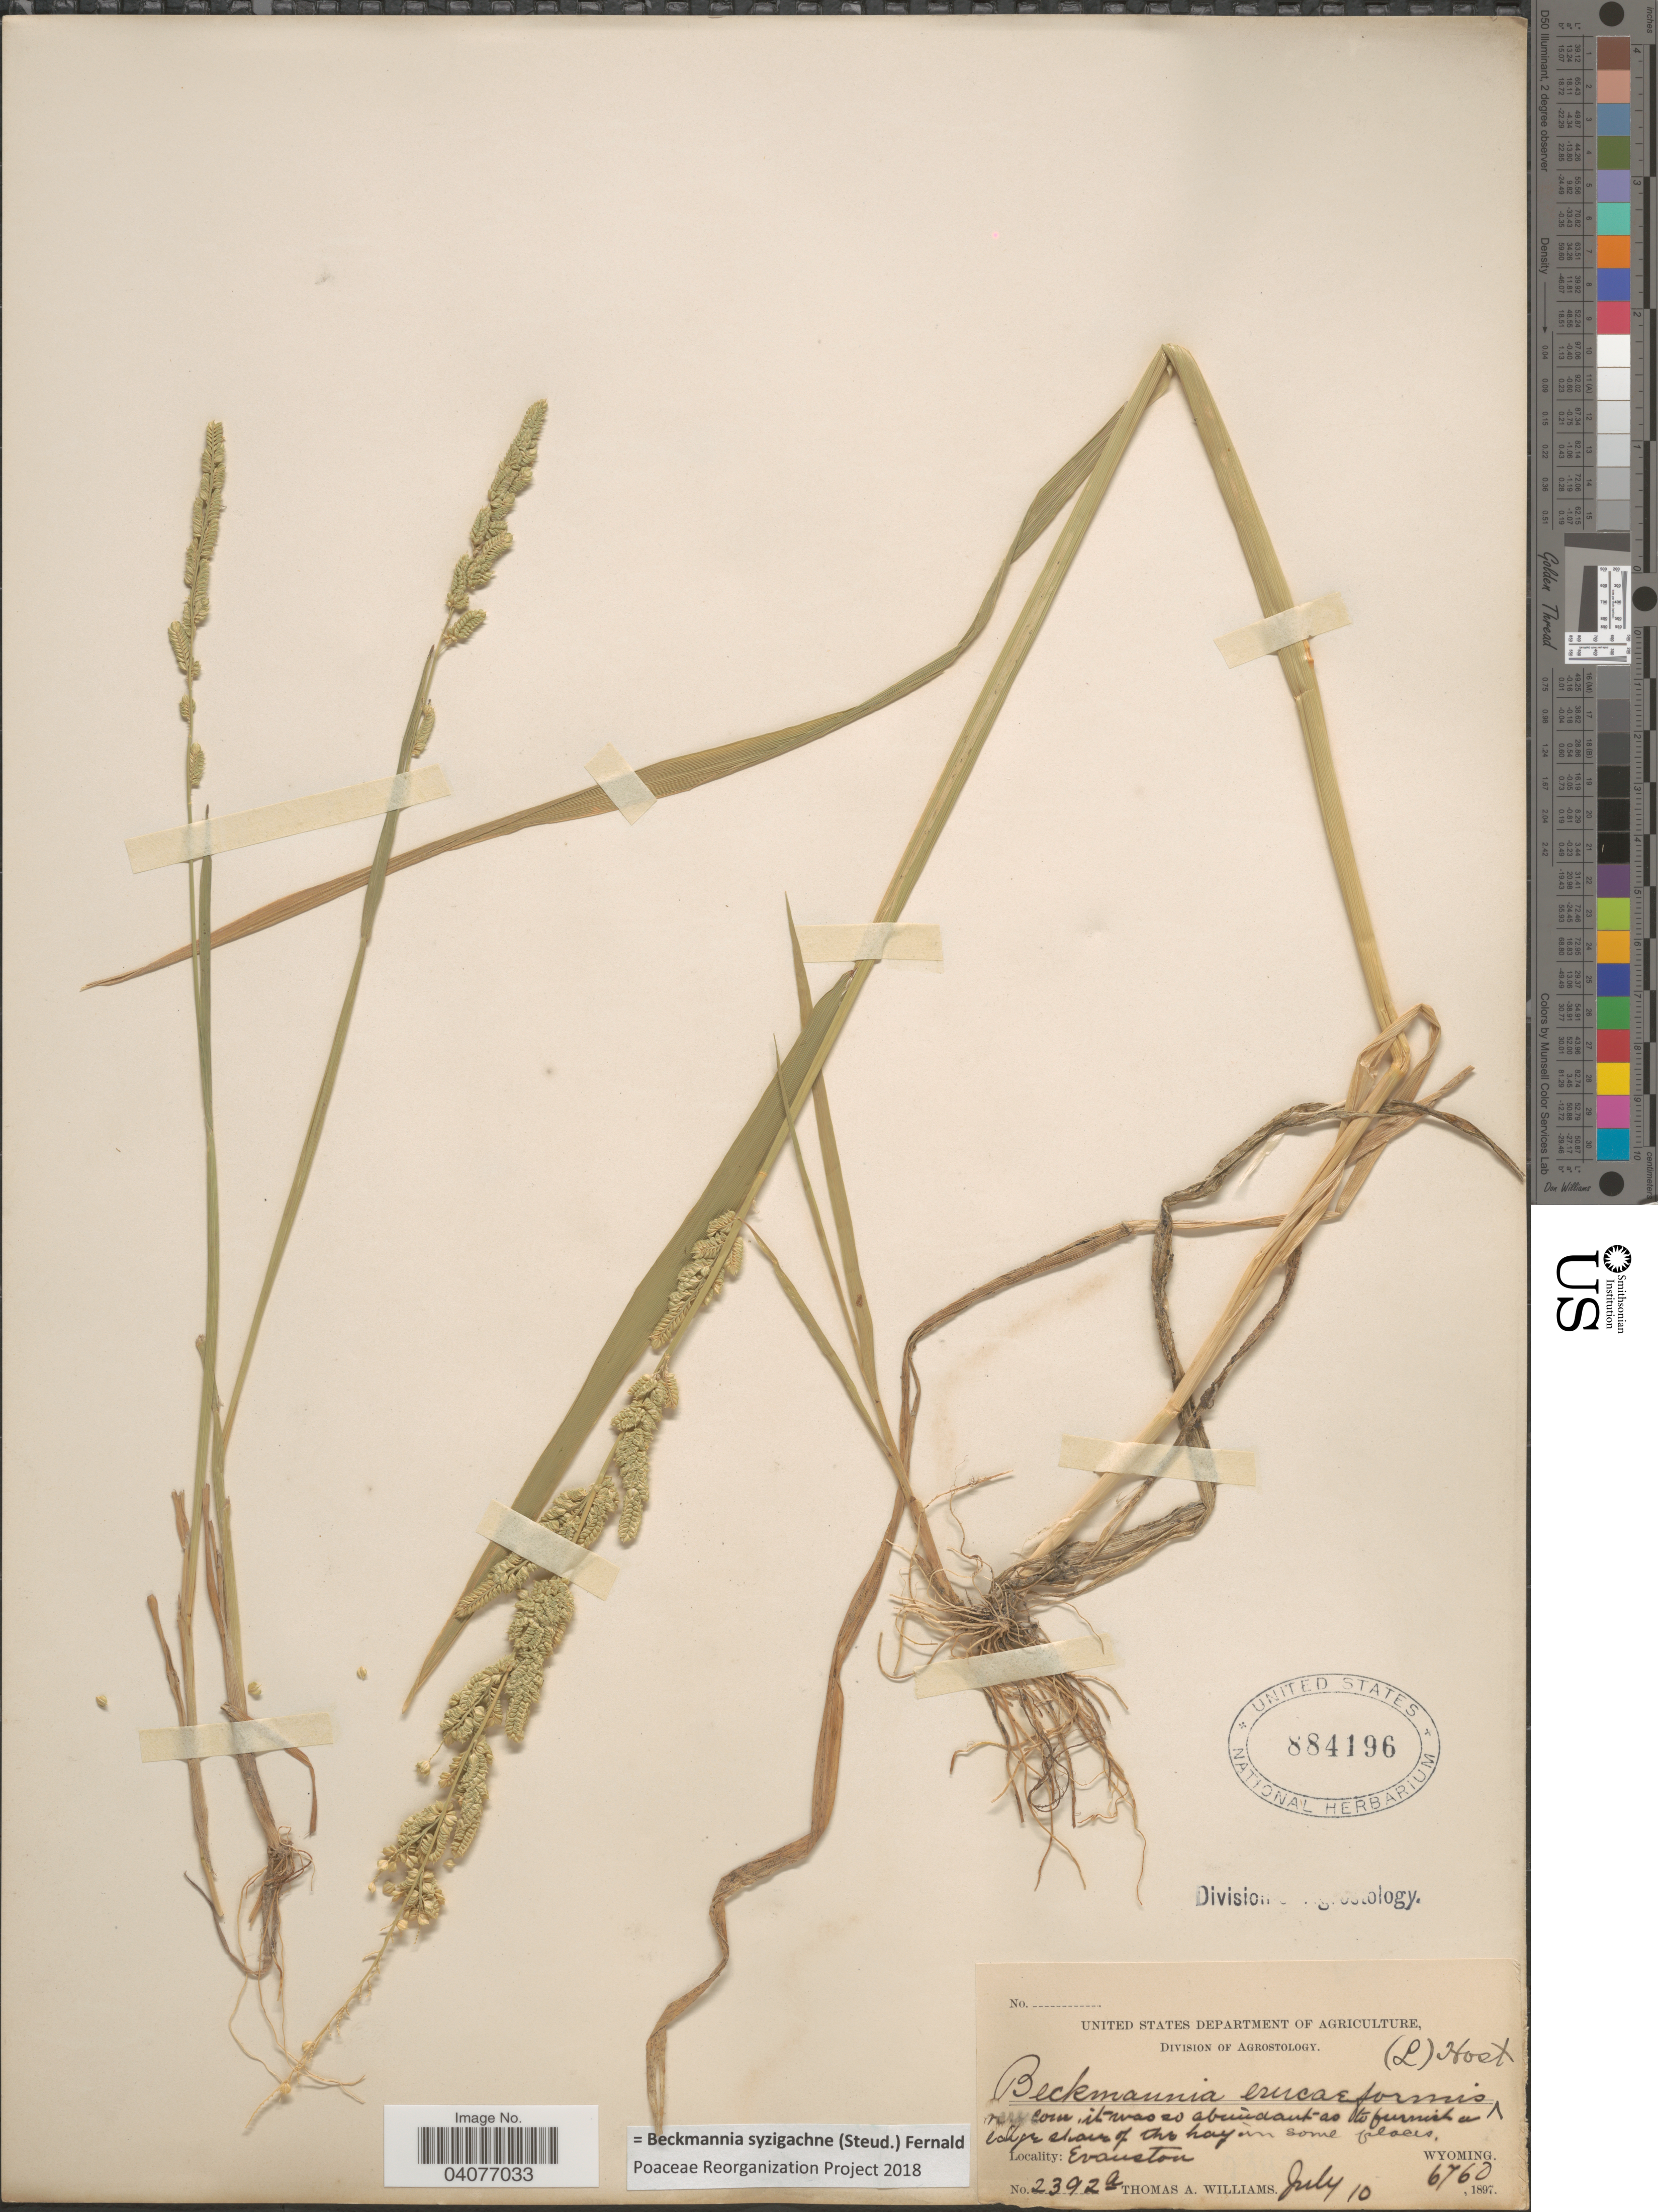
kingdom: Plantae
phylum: Tracheophyta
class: Liliopsida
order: Poales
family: Poaceae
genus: Beckmannia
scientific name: Beckmannia syzigachne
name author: (Steud.) Fernald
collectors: T. A. Williams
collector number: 2392a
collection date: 1897-07-10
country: United States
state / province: Wyoming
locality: Evanston.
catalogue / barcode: US 884196